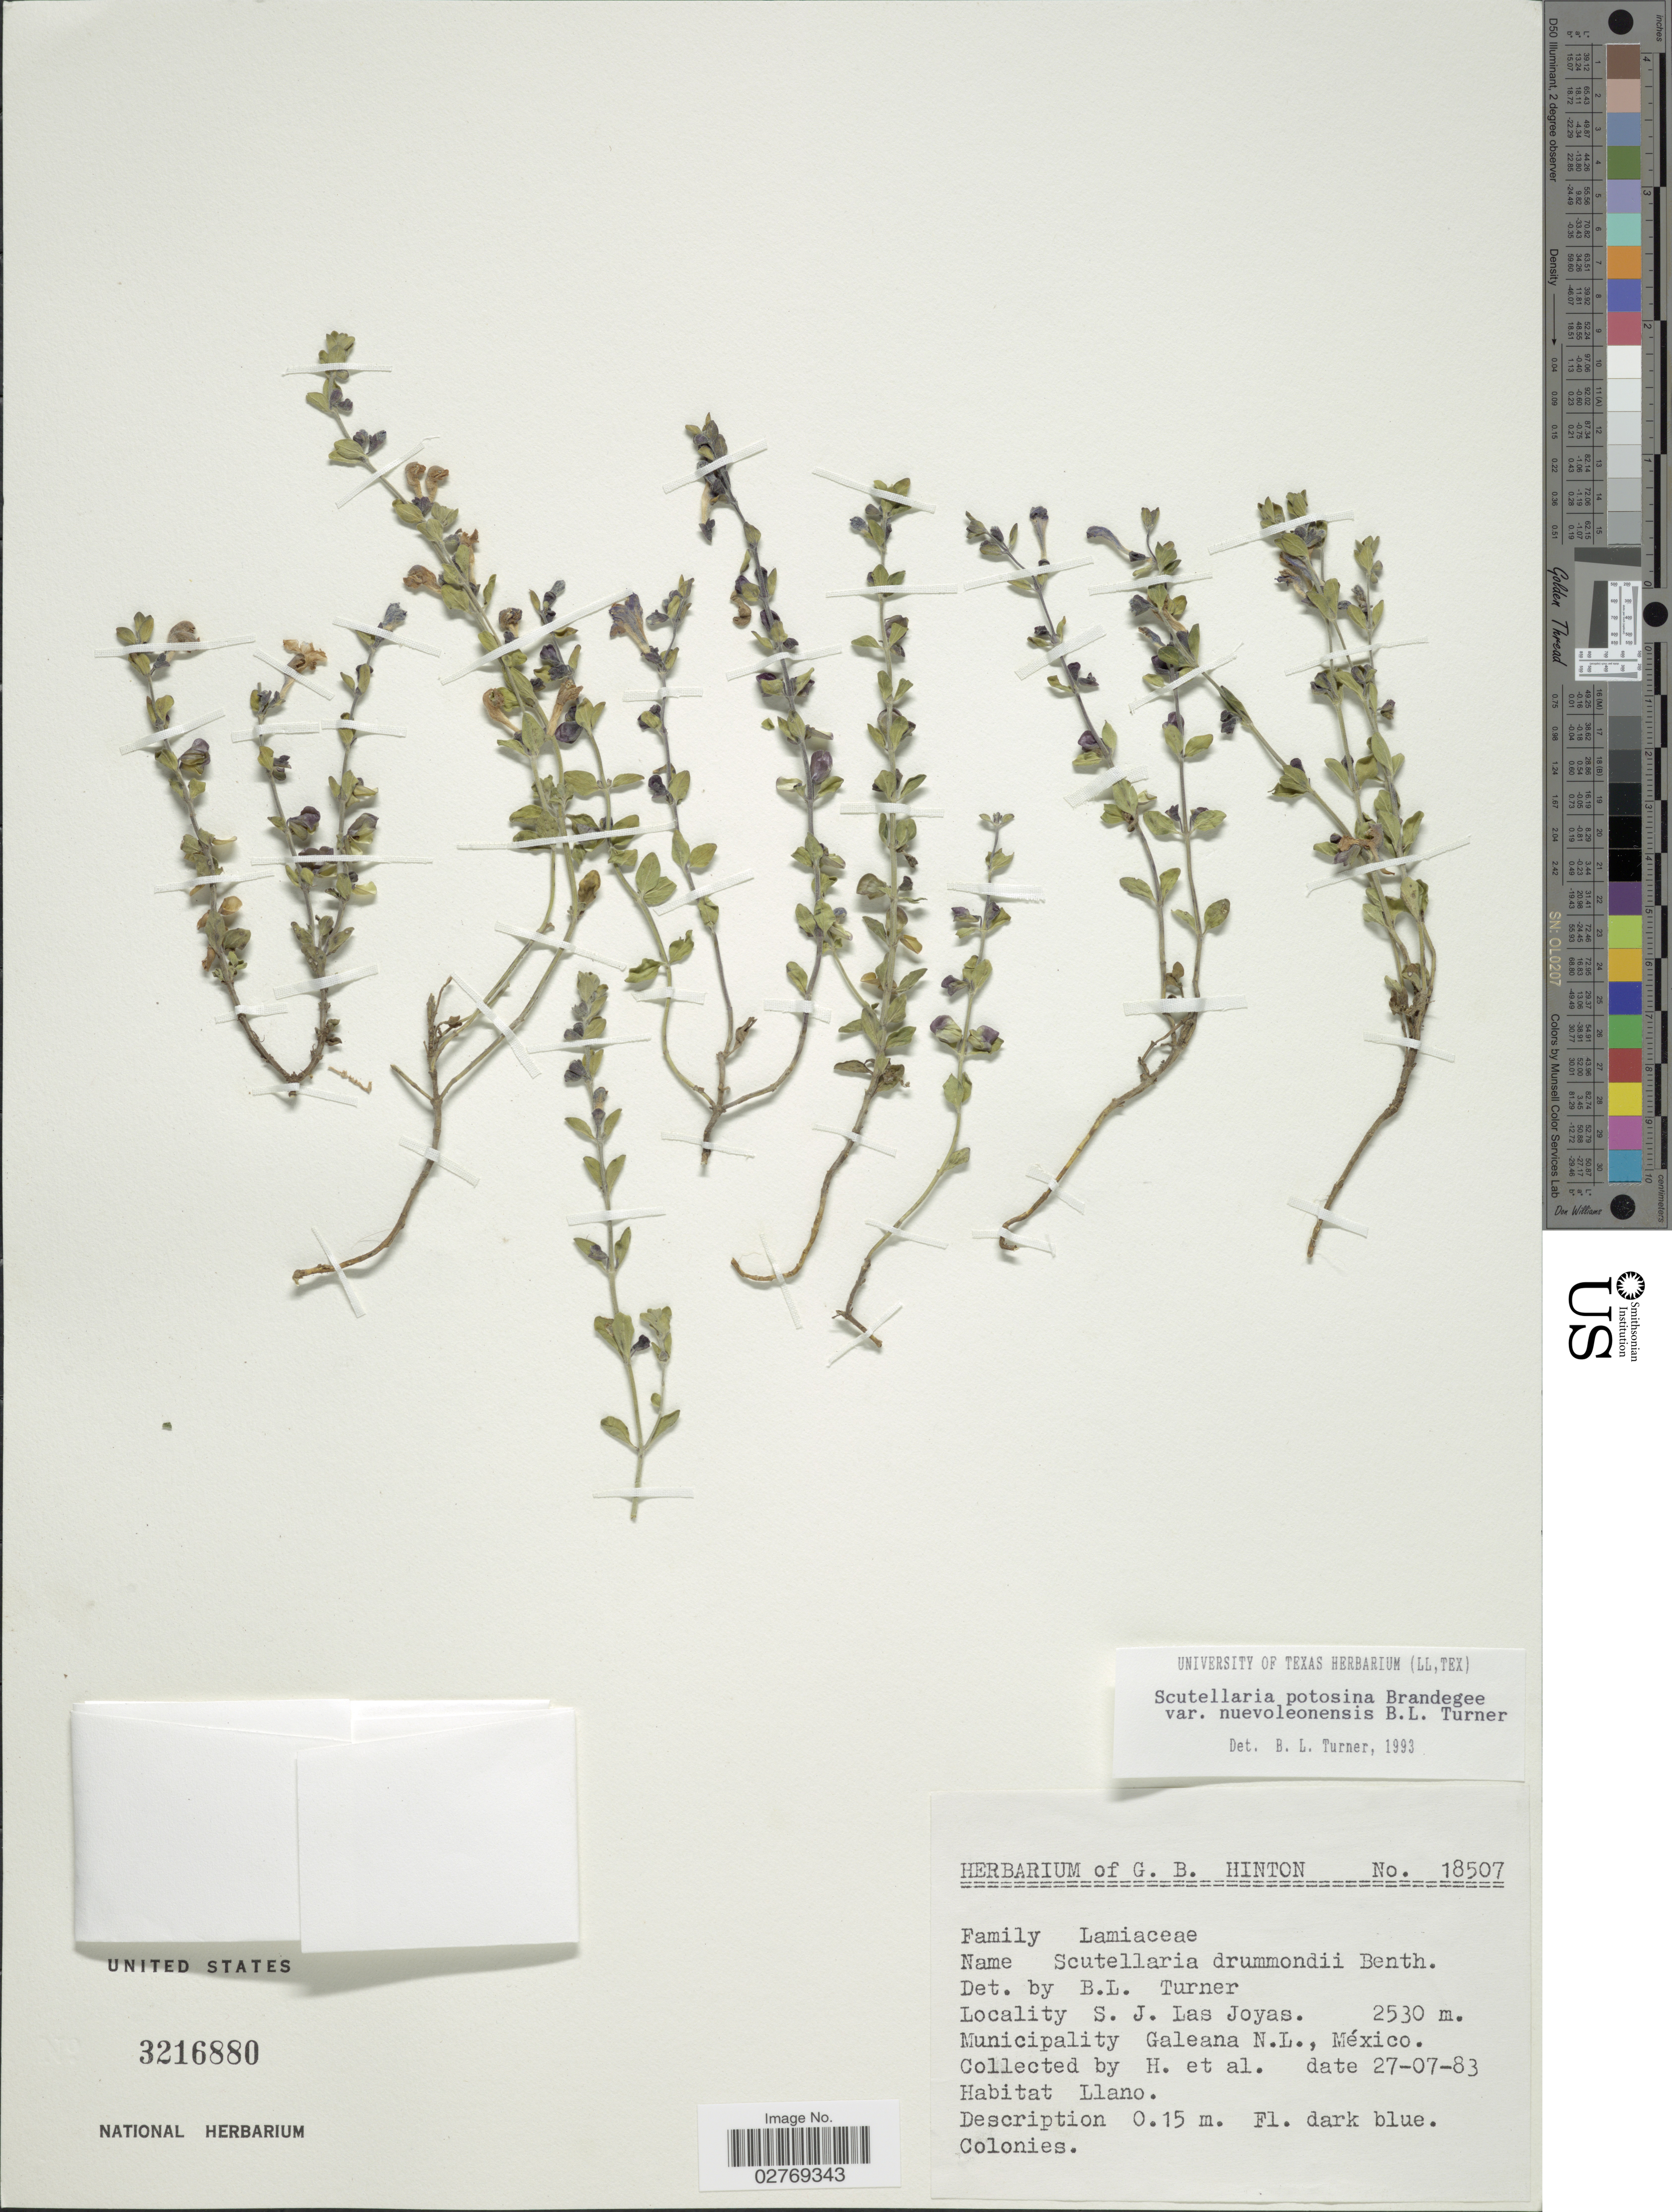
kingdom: Plantae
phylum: Tracheophyta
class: Magnoliopsida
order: Lamiales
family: Lamiaceae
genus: Scutellaria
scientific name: Scutellaria potosina var. nuevoleonensis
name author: Brandegee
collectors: G. B. Hinton & et al.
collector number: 18507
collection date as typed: Transcribed d/m/y: 27/7/83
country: Mexico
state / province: Nuevo León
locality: S.J. Las Joyas, , Municipality Galeana N.L..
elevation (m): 2530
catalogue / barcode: US 3216880